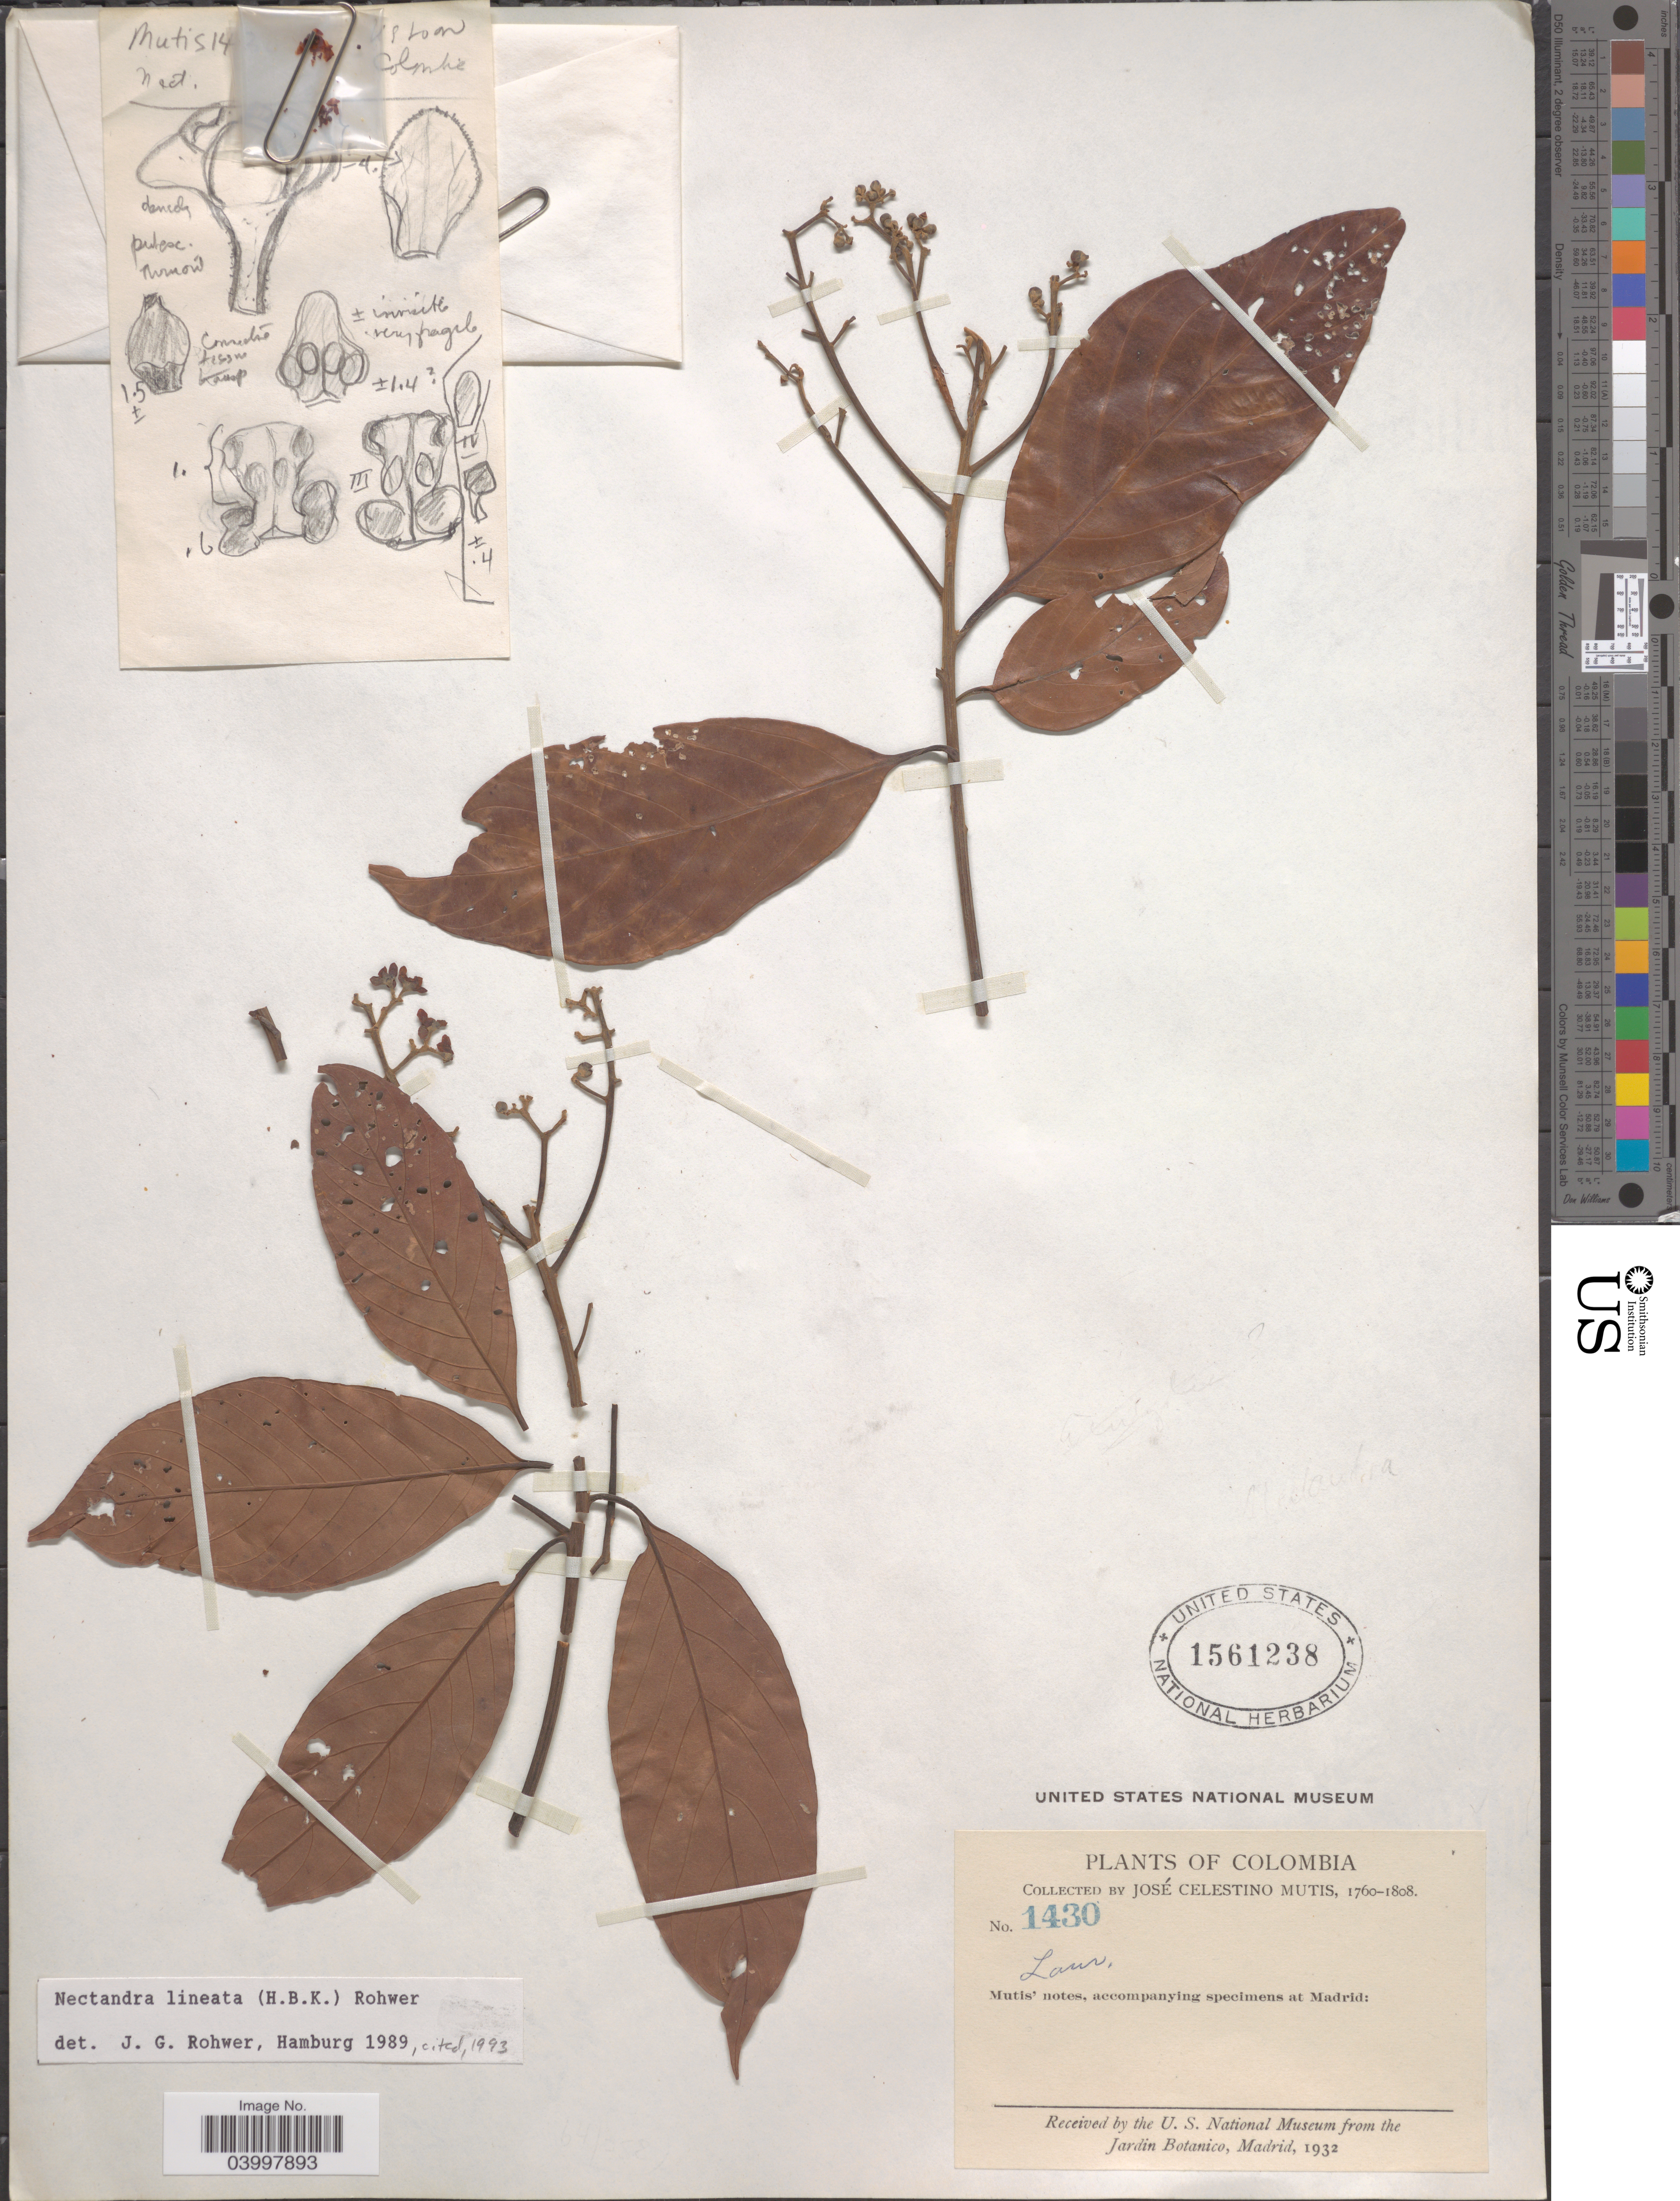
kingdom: Plantae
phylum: Tracheophyta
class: Magnoliopsida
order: Laurales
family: Lauraceae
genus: Nectandra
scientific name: Nectandra lineata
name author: (Kunth) Rohwer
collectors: J. C. B. Mutis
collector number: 1430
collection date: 1760/1808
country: Colombia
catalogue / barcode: US 1561238